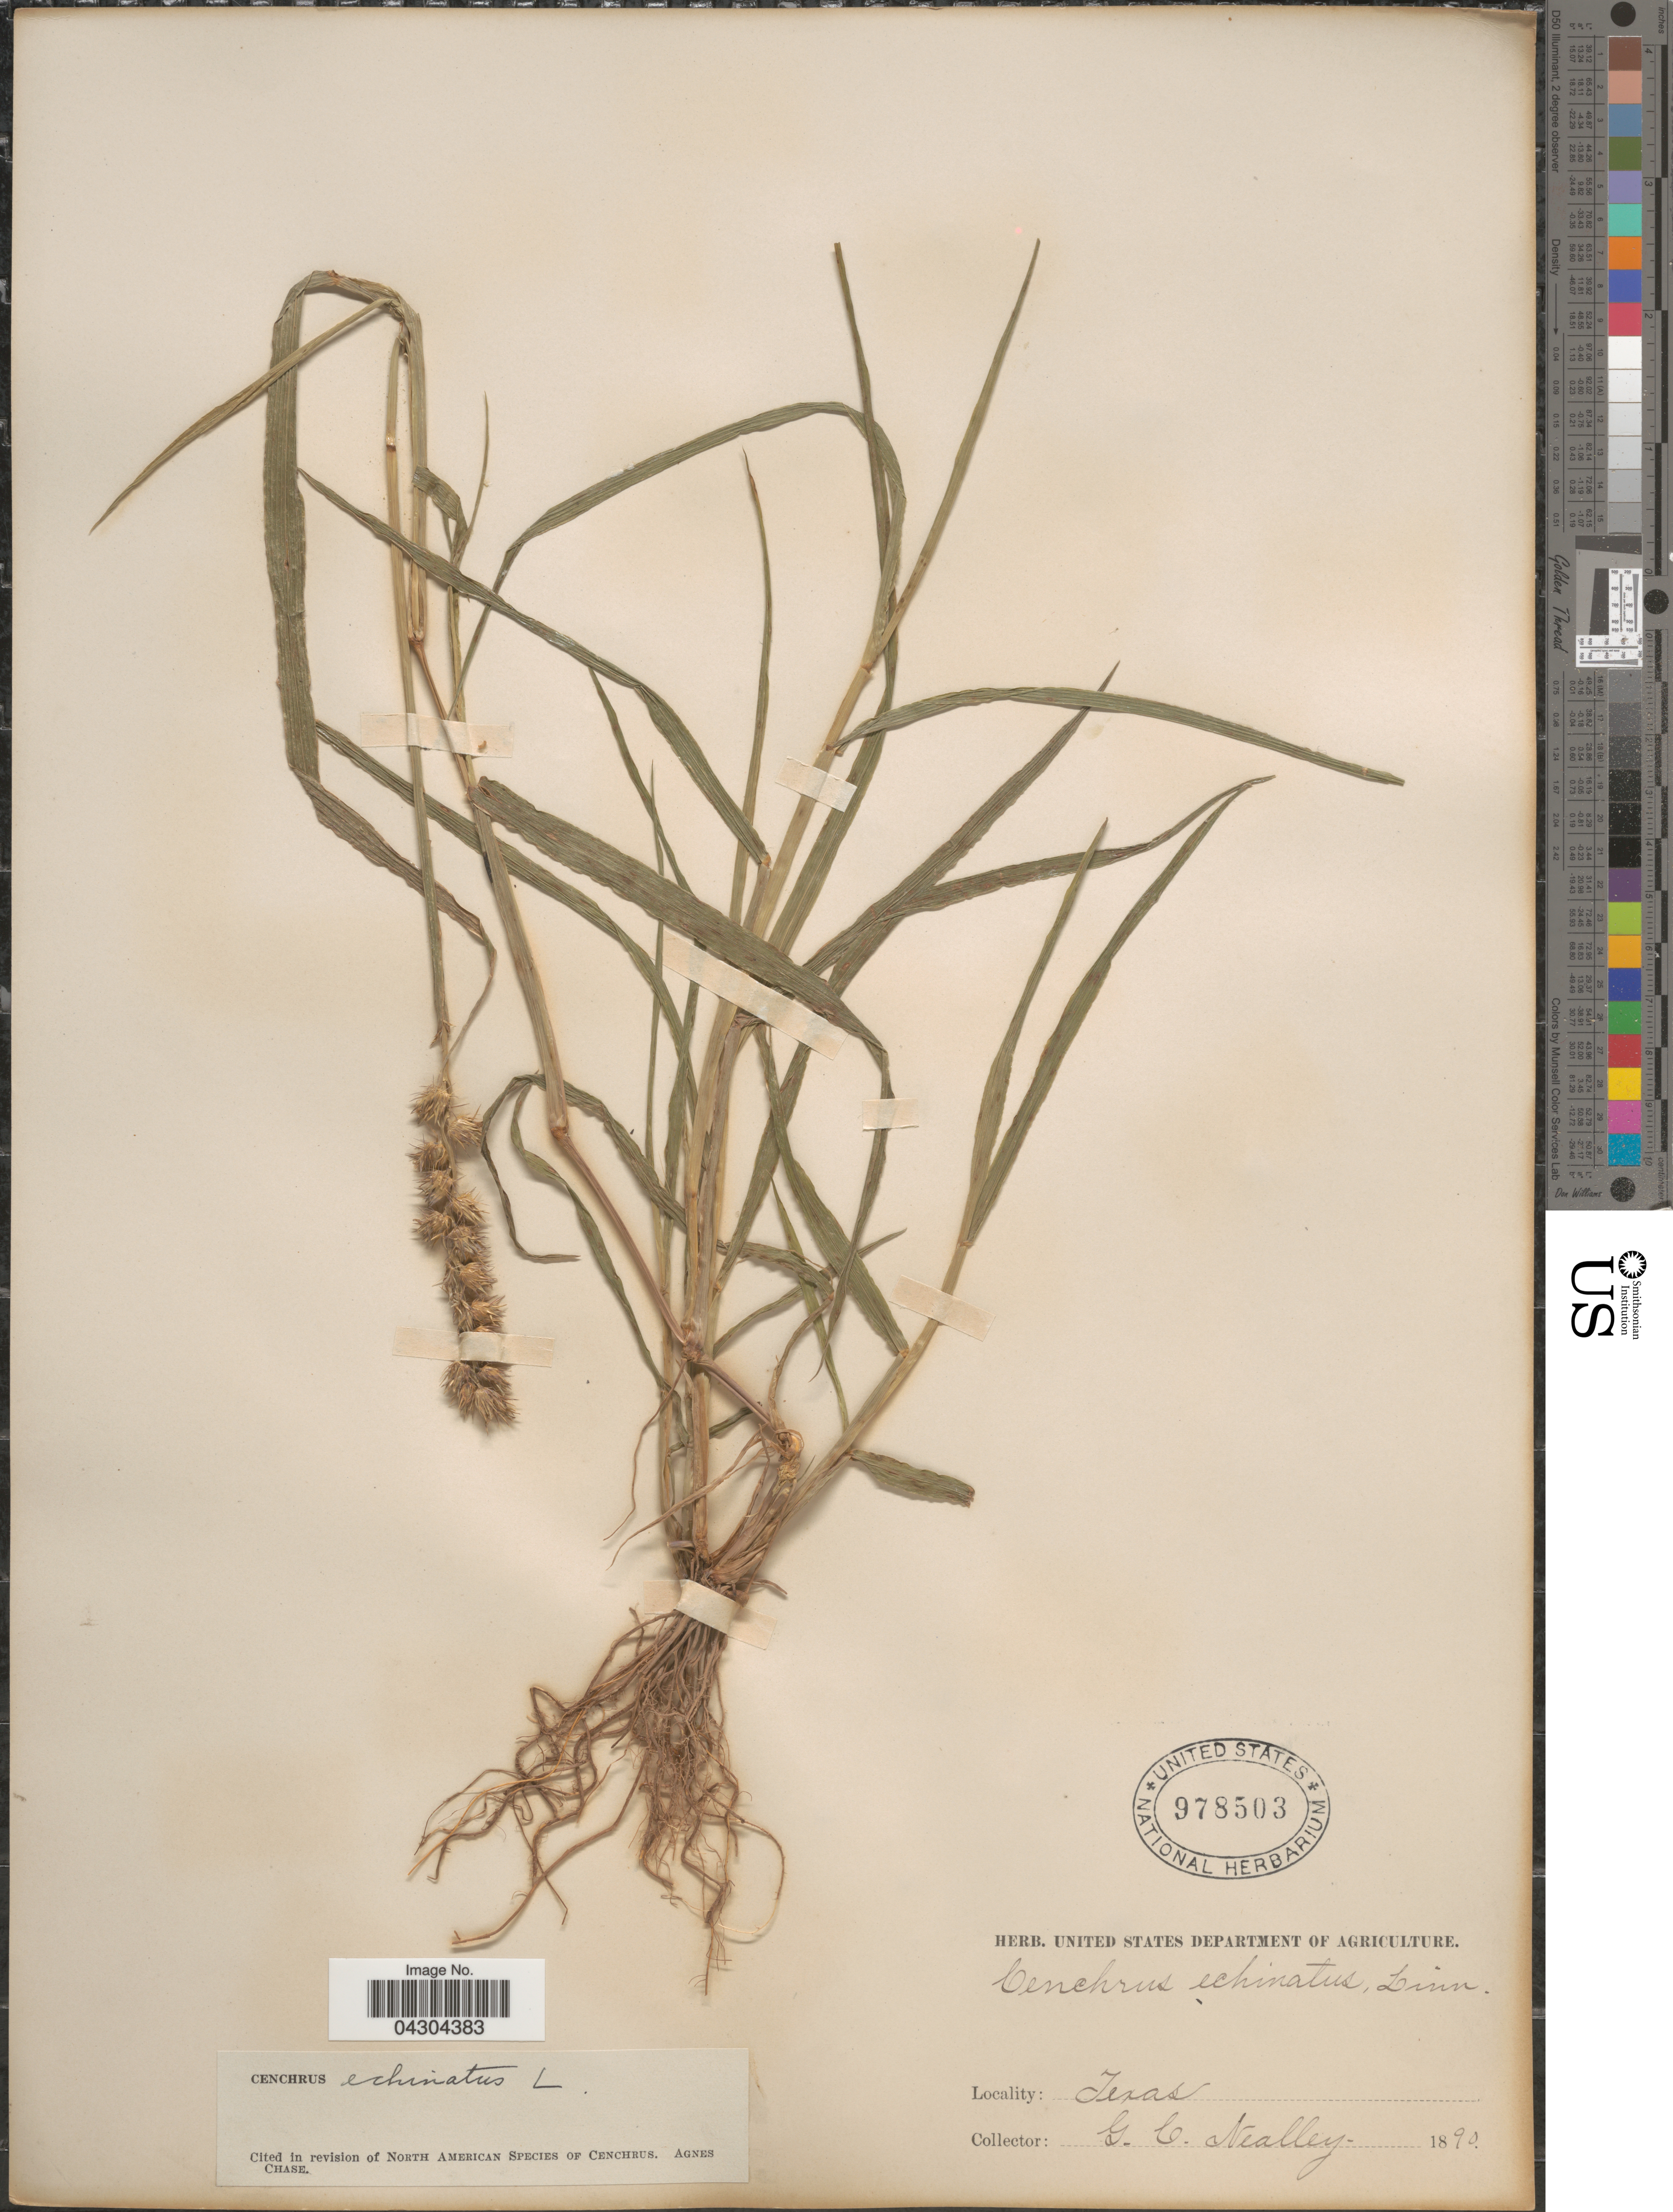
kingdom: Plantae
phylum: Tracheophyta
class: Liliopsida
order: Poales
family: Poaceae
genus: Cenchrus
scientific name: Cenchrus echinatus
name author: L.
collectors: G. C. Nealley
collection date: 1890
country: United States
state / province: Texas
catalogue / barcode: US 978503